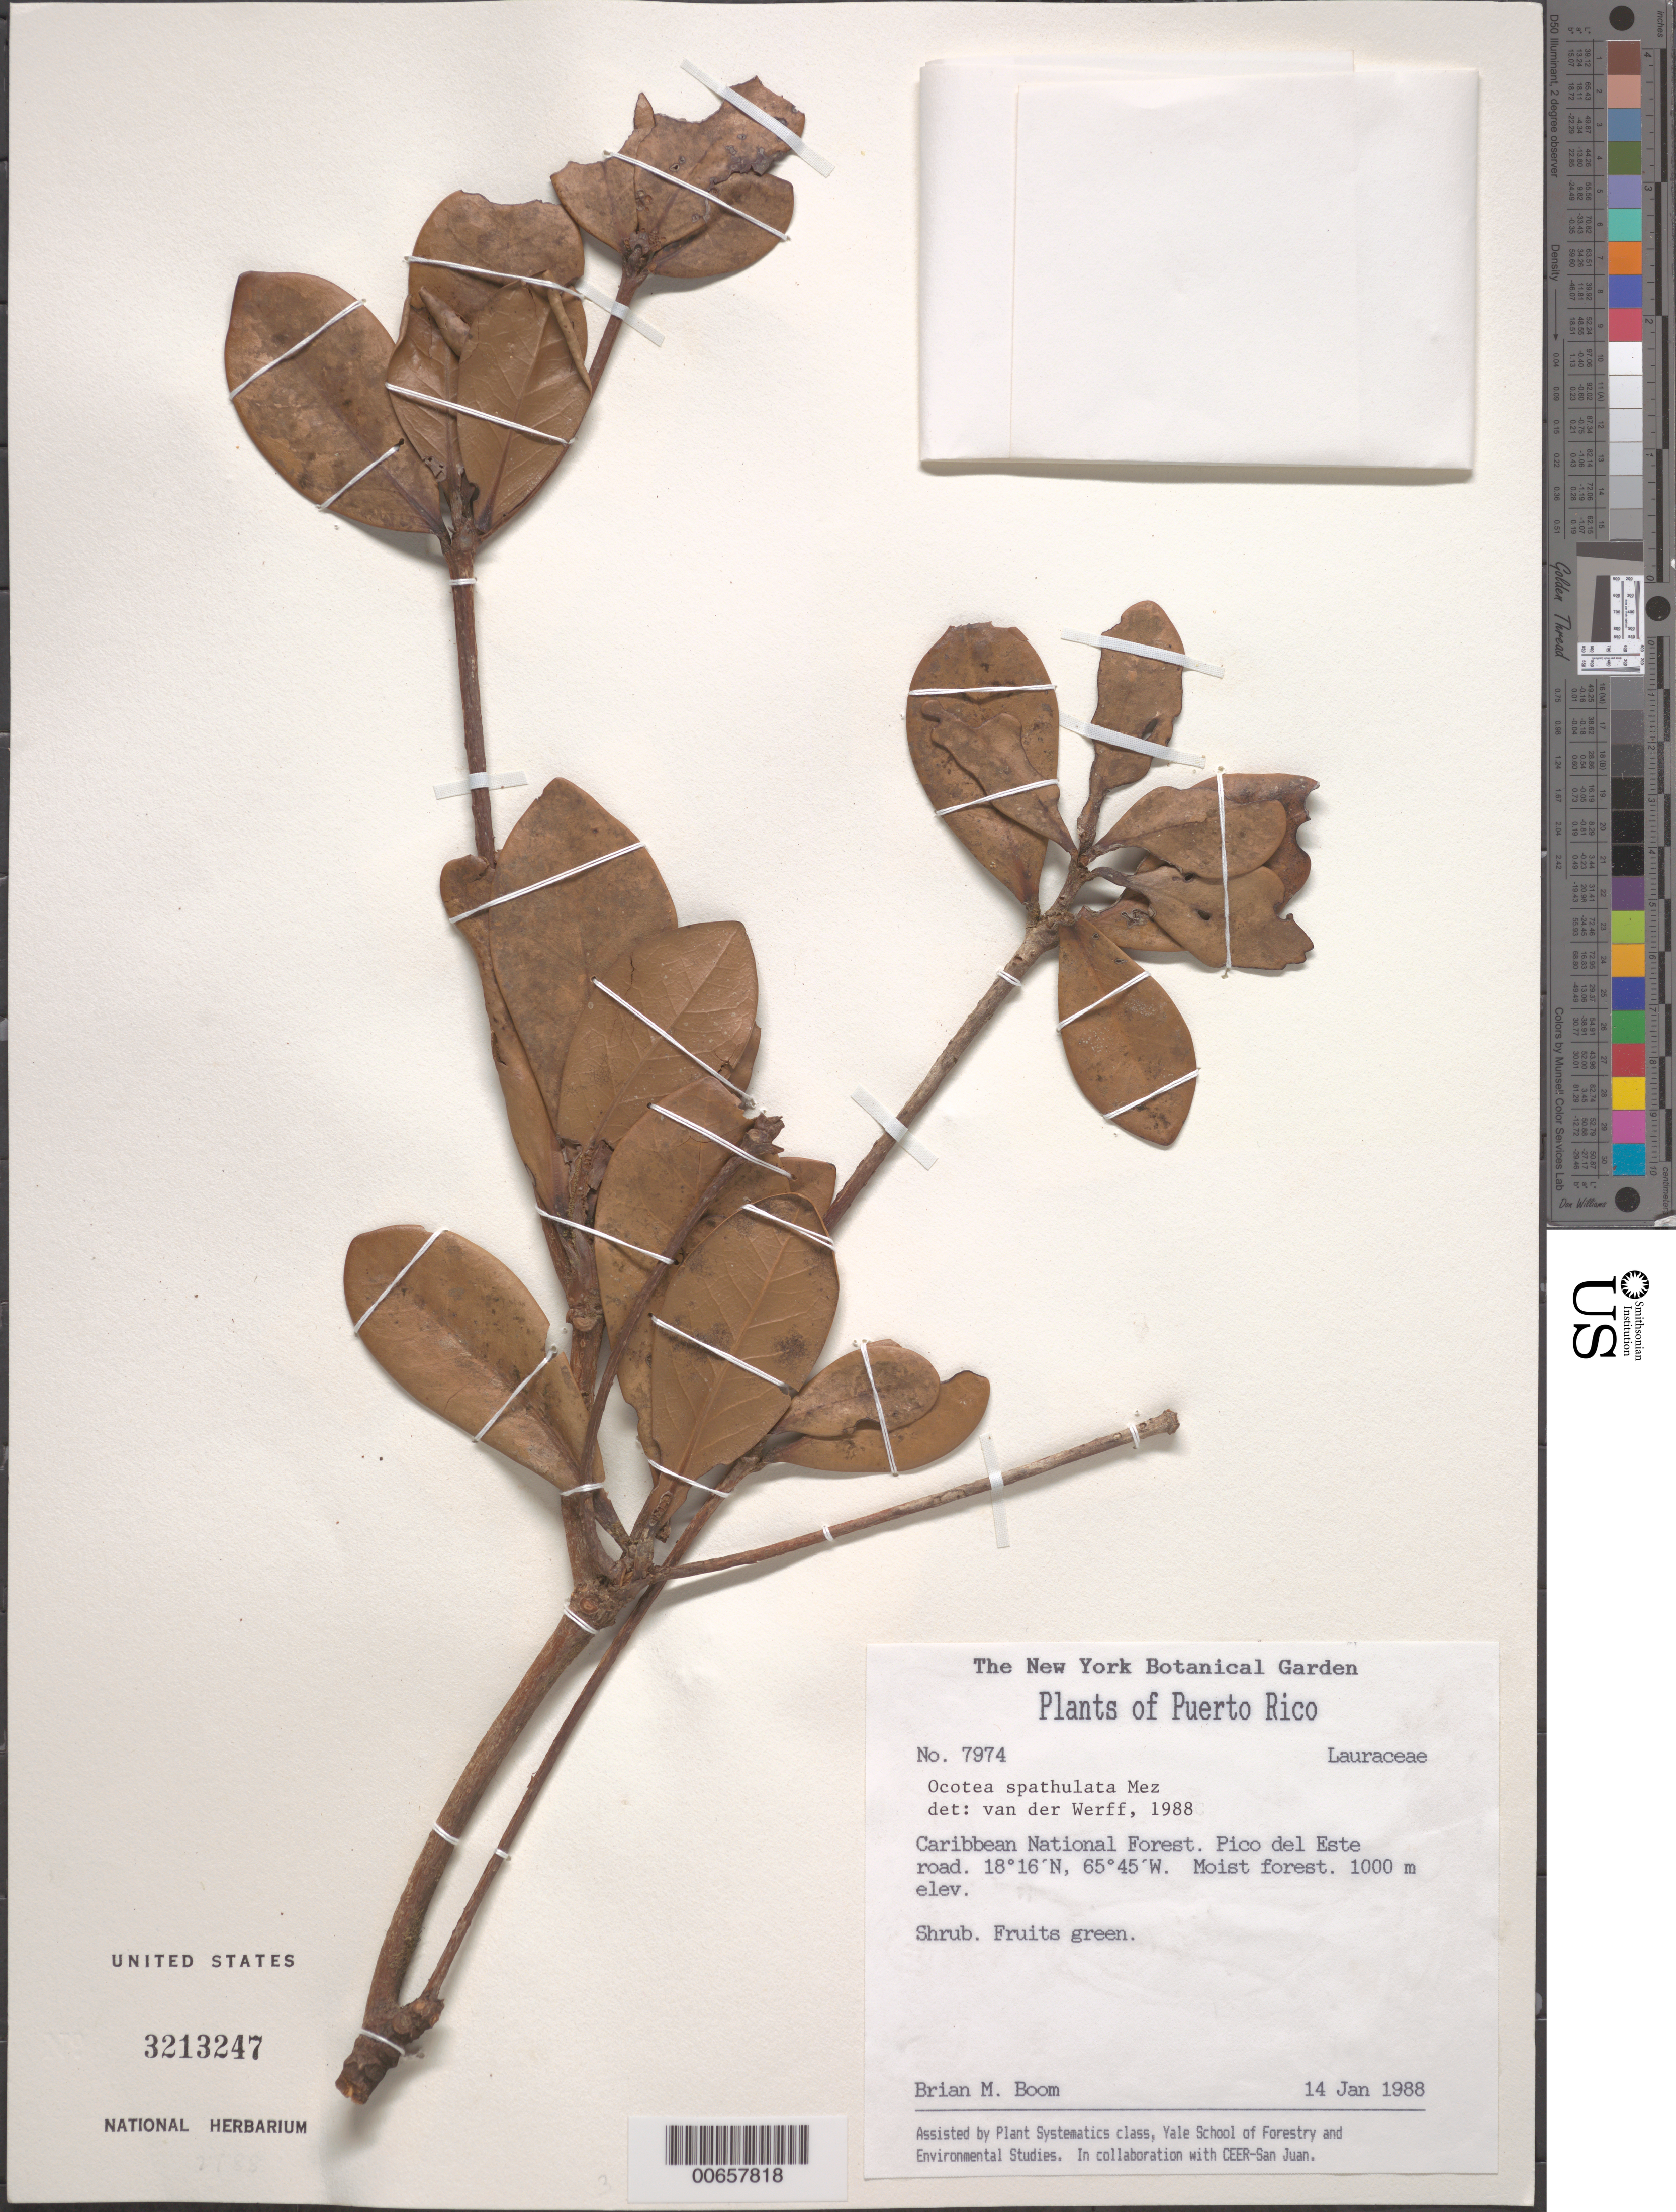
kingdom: Plantae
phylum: Tracheophyta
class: Magnoliopsida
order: Laurales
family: Lauraceae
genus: Ocotea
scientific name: Ocotea spathulata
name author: Mez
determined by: van der Werff, H., (MO), Missouri Botanical Garden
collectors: B. M. Boom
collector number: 7974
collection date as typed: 14 Jan 1988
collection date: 1988-01-14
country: Puerto Rico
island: Greater Antilles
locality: Carib. Natl. Forest, Pico del Este Rd.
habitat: Moist forest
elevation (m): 1000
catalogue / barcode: US 3213247